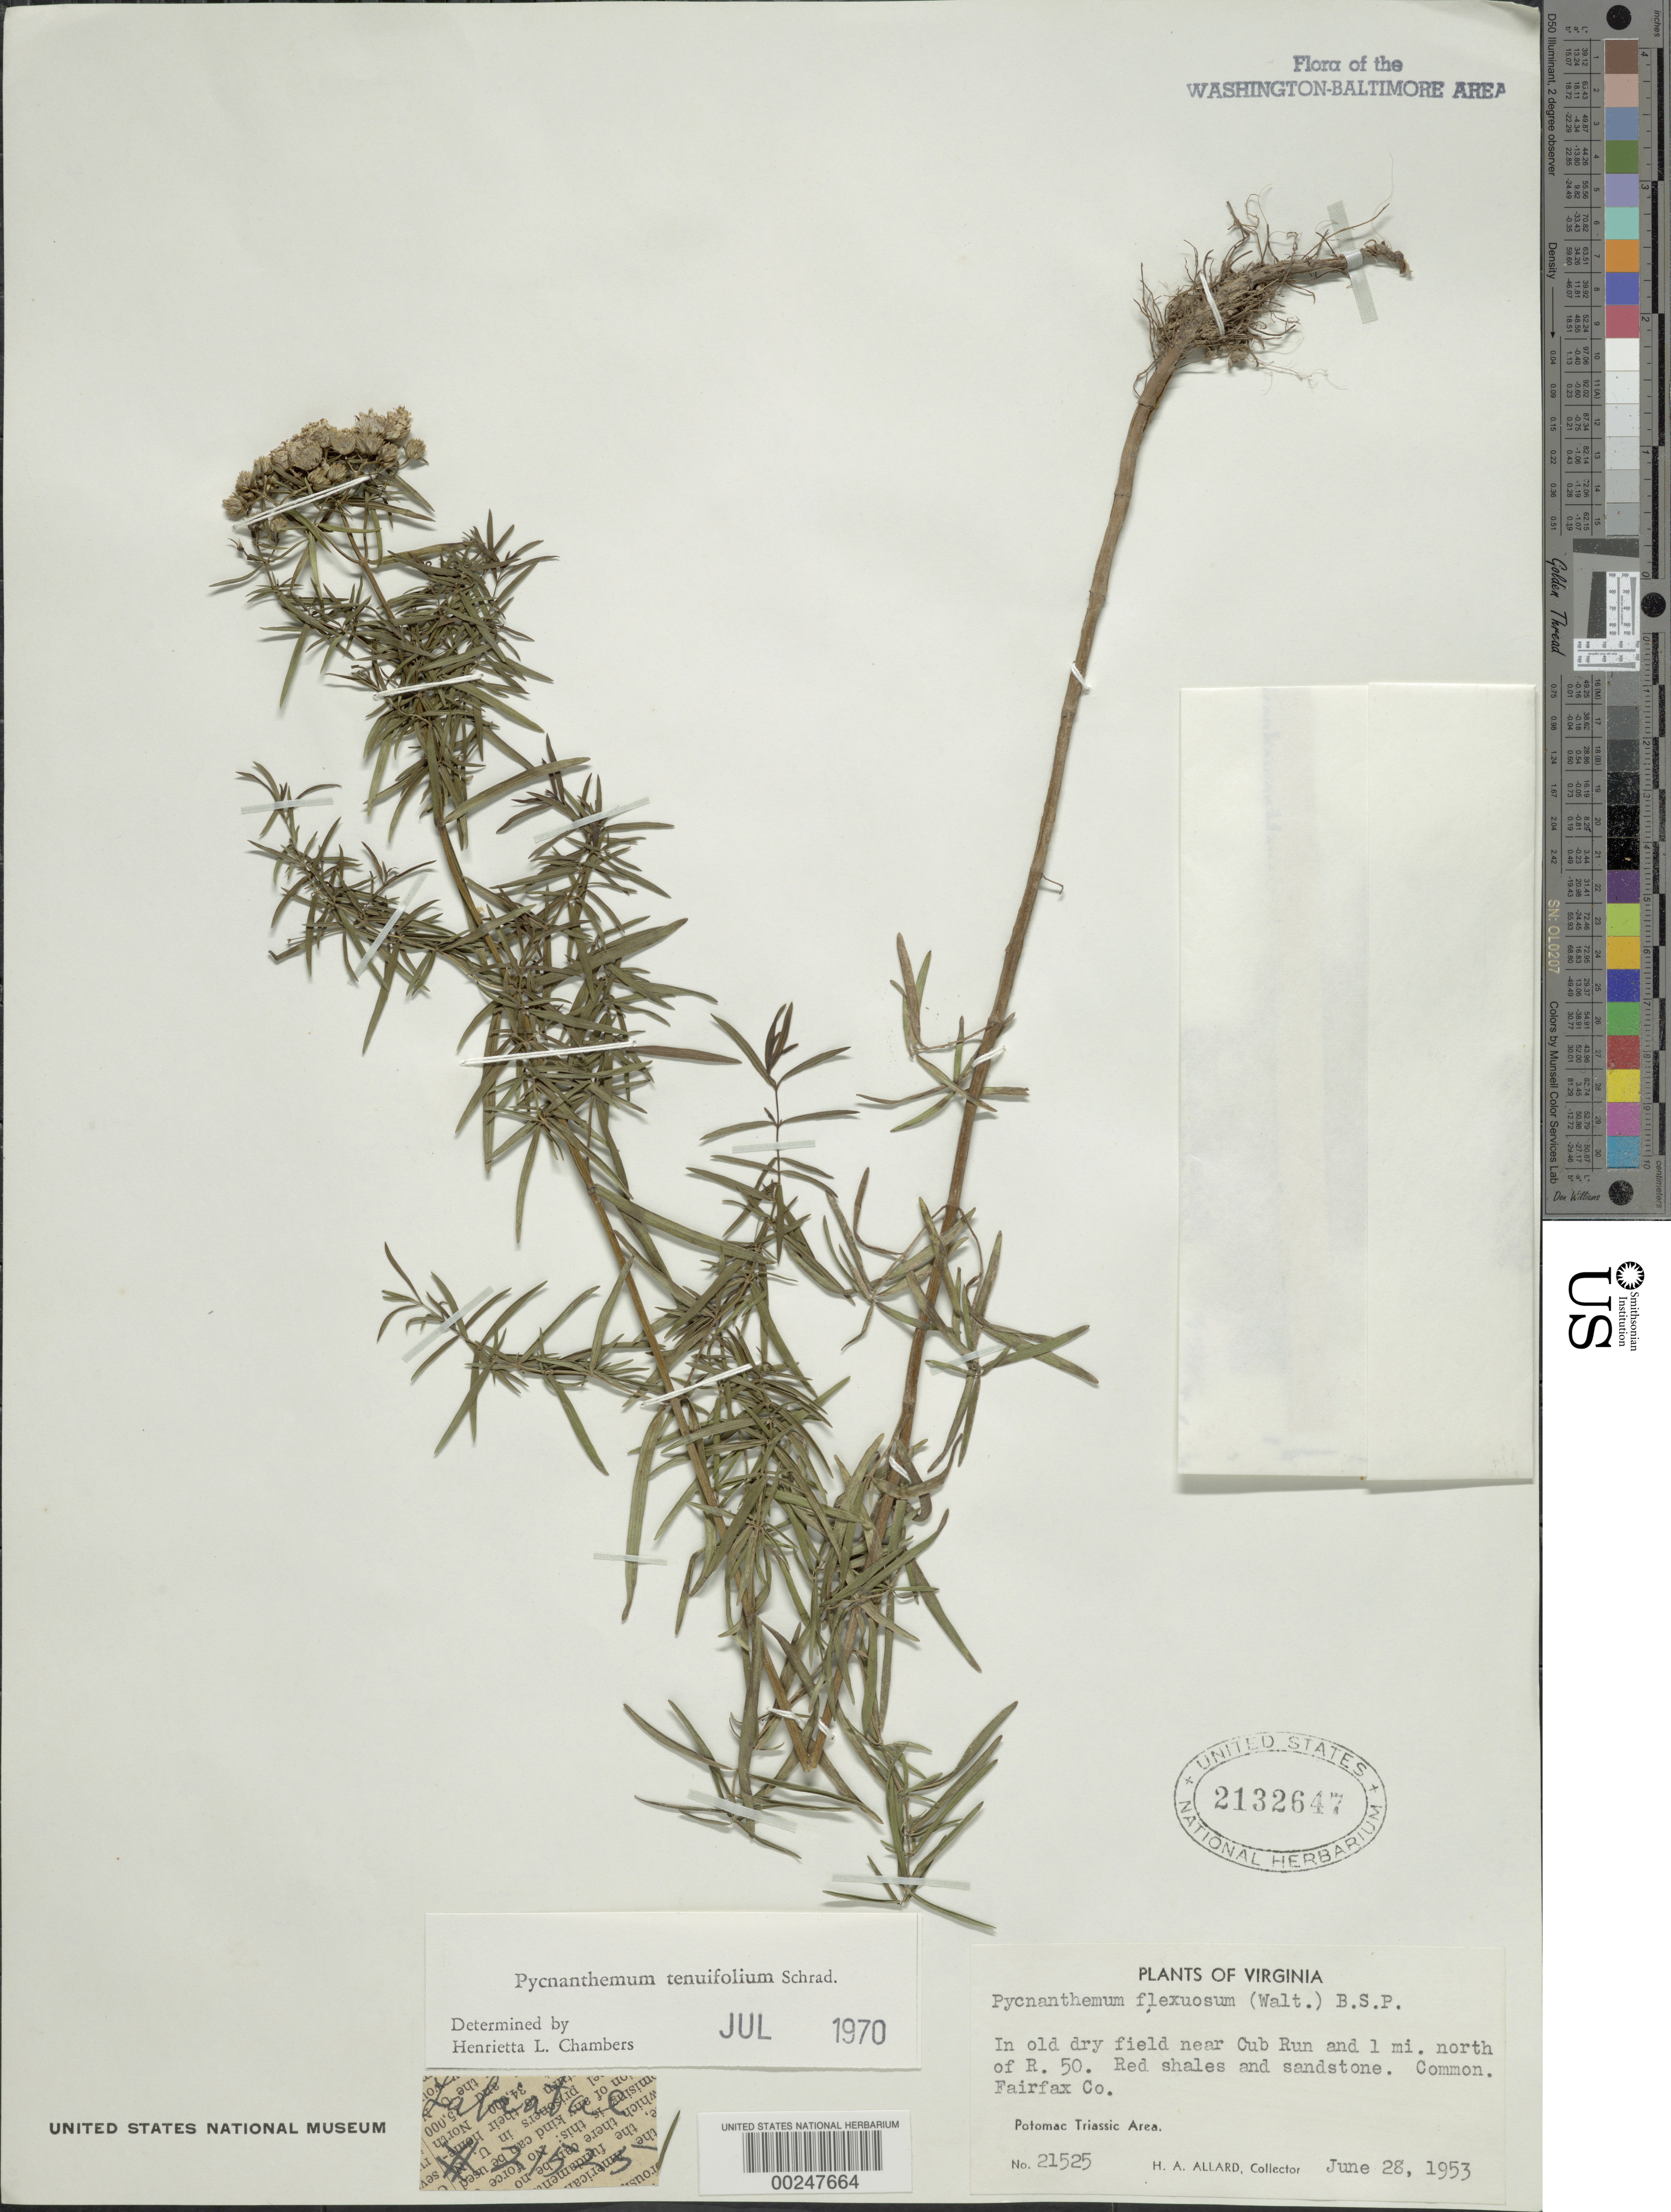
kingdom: Plantae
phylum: Tracheophyta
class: Magnoliopsida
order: Lamiales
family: Lamiaceae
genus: Pycnanthemum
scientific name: Pycnanthemum tenuifolium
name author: Schrad.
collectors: H. A. Allard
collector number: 21525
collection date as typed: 28 Jun 1953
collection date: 1953-06-28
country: United States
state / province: Virginia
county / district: Fairfax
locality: Near Cub Run and north of Route 50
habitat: In old dry field, red shales and sandstone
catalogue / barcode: US 2132647